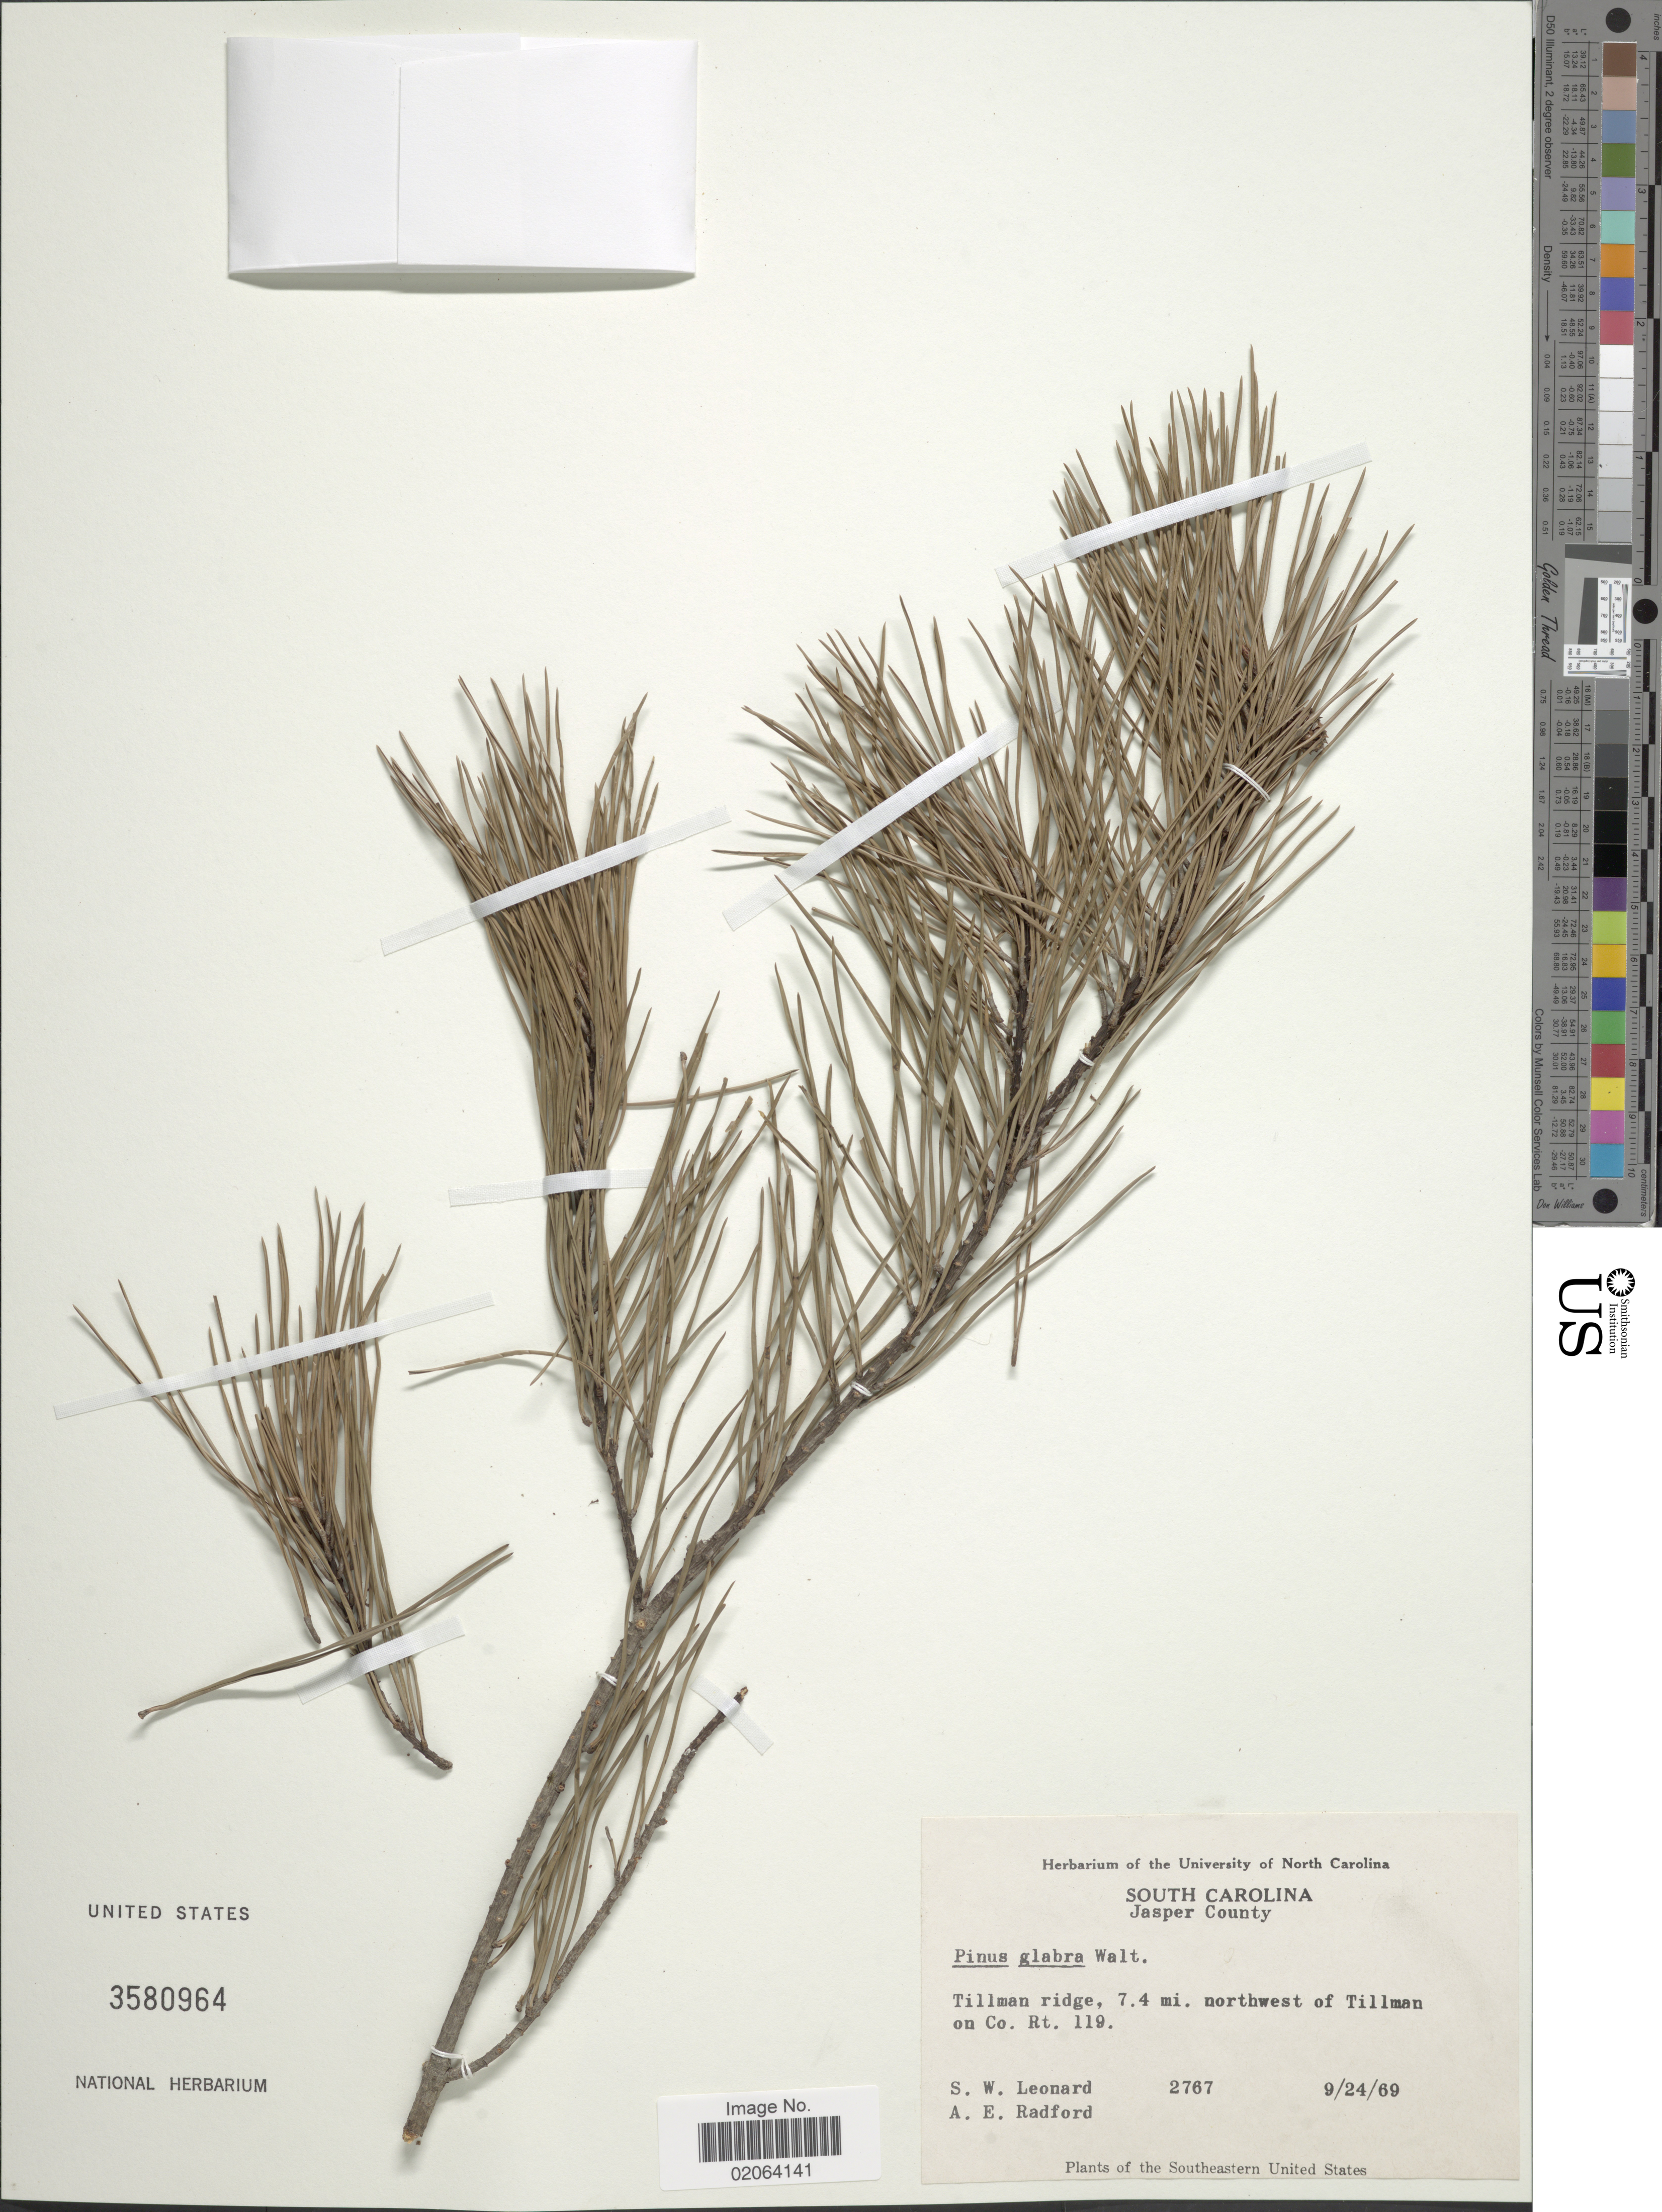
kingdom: Plantae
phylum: Tracheophyta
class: Pinopsida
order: Pinales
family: Pinaceae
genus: Pinus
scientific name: Pinus glabra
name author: Walter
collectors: S. W. Leonard & A. E. Radford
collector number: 2767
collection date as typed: Transcribed d/m/y: 24/9/69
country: United States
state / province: South Carolina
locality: Jasper County. Tillman ridge, 7. 4 mi. northwest of Tillman on Co. Rt. 119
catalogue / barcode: US 3580964